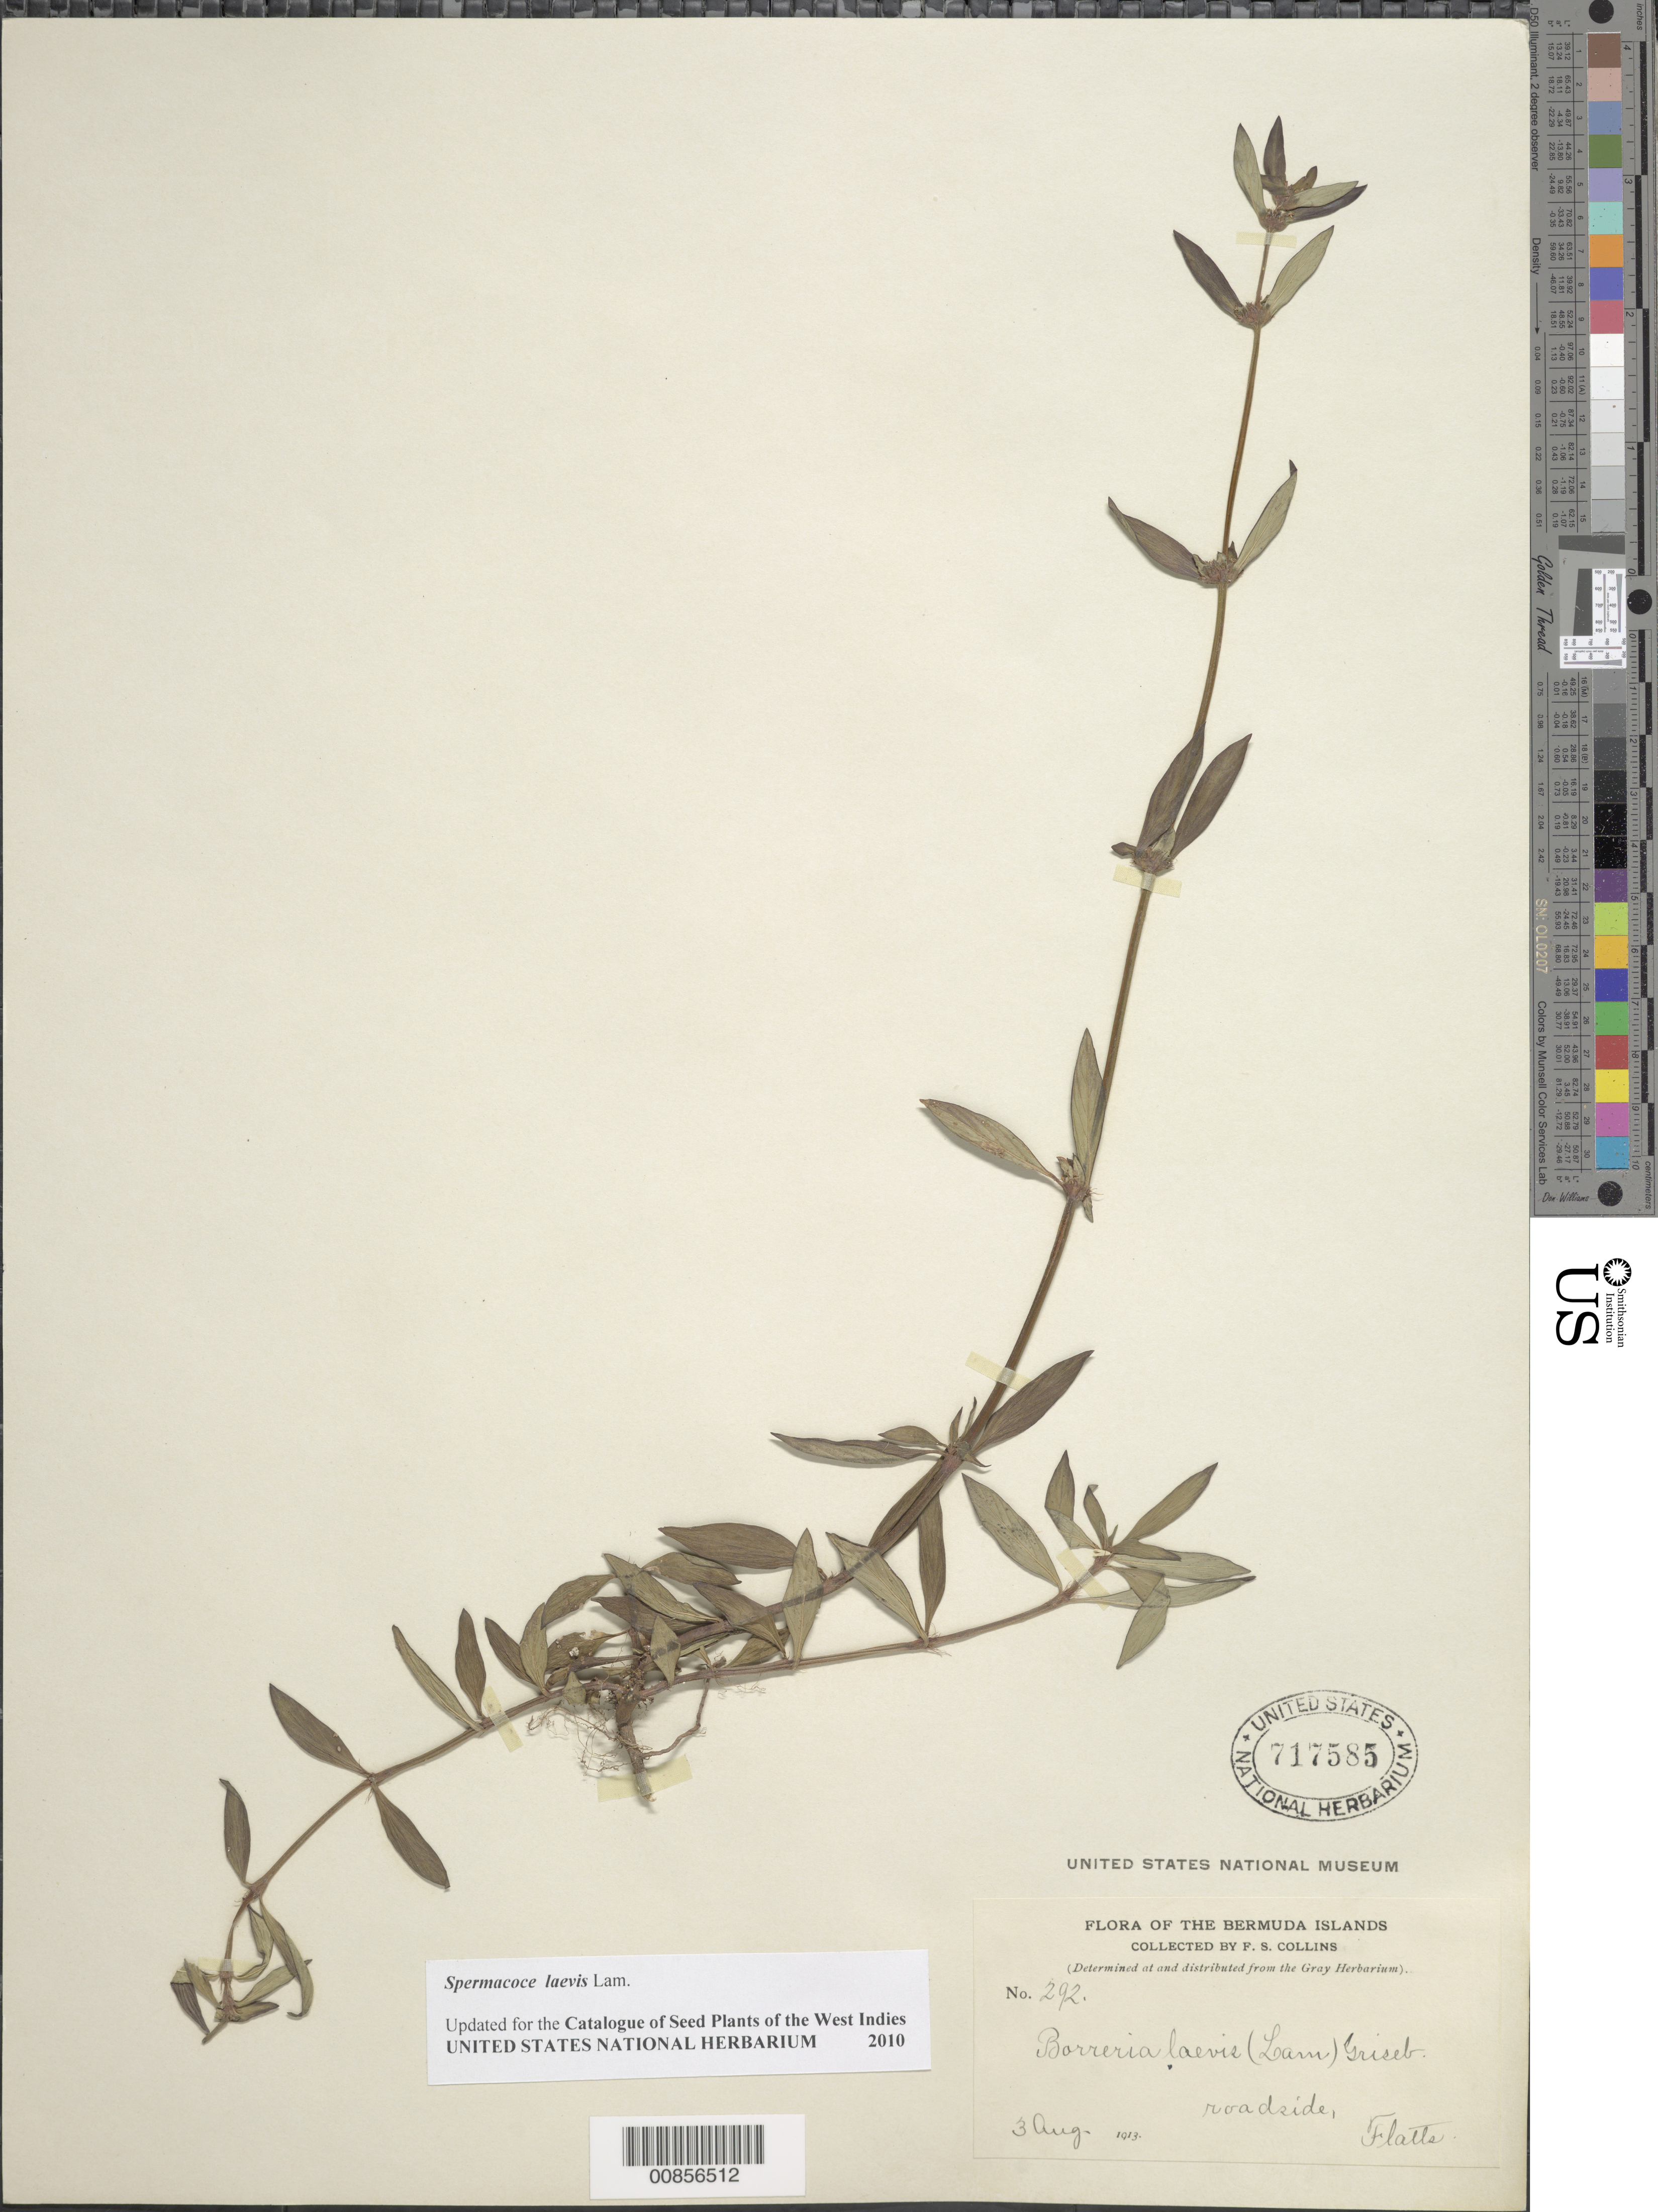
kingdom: Plantae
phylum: Tracheophyta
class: Magnoliopsida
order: Gentianales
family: Rubiaceae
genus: Spermacoce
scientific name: Spermacoce laevis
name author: Lam.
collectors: F. Collins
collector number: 292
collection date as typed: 03 Aug 1913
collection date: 1913-08-03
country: Bermuda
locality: Flatts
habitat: Roadside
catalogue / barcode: US 717585